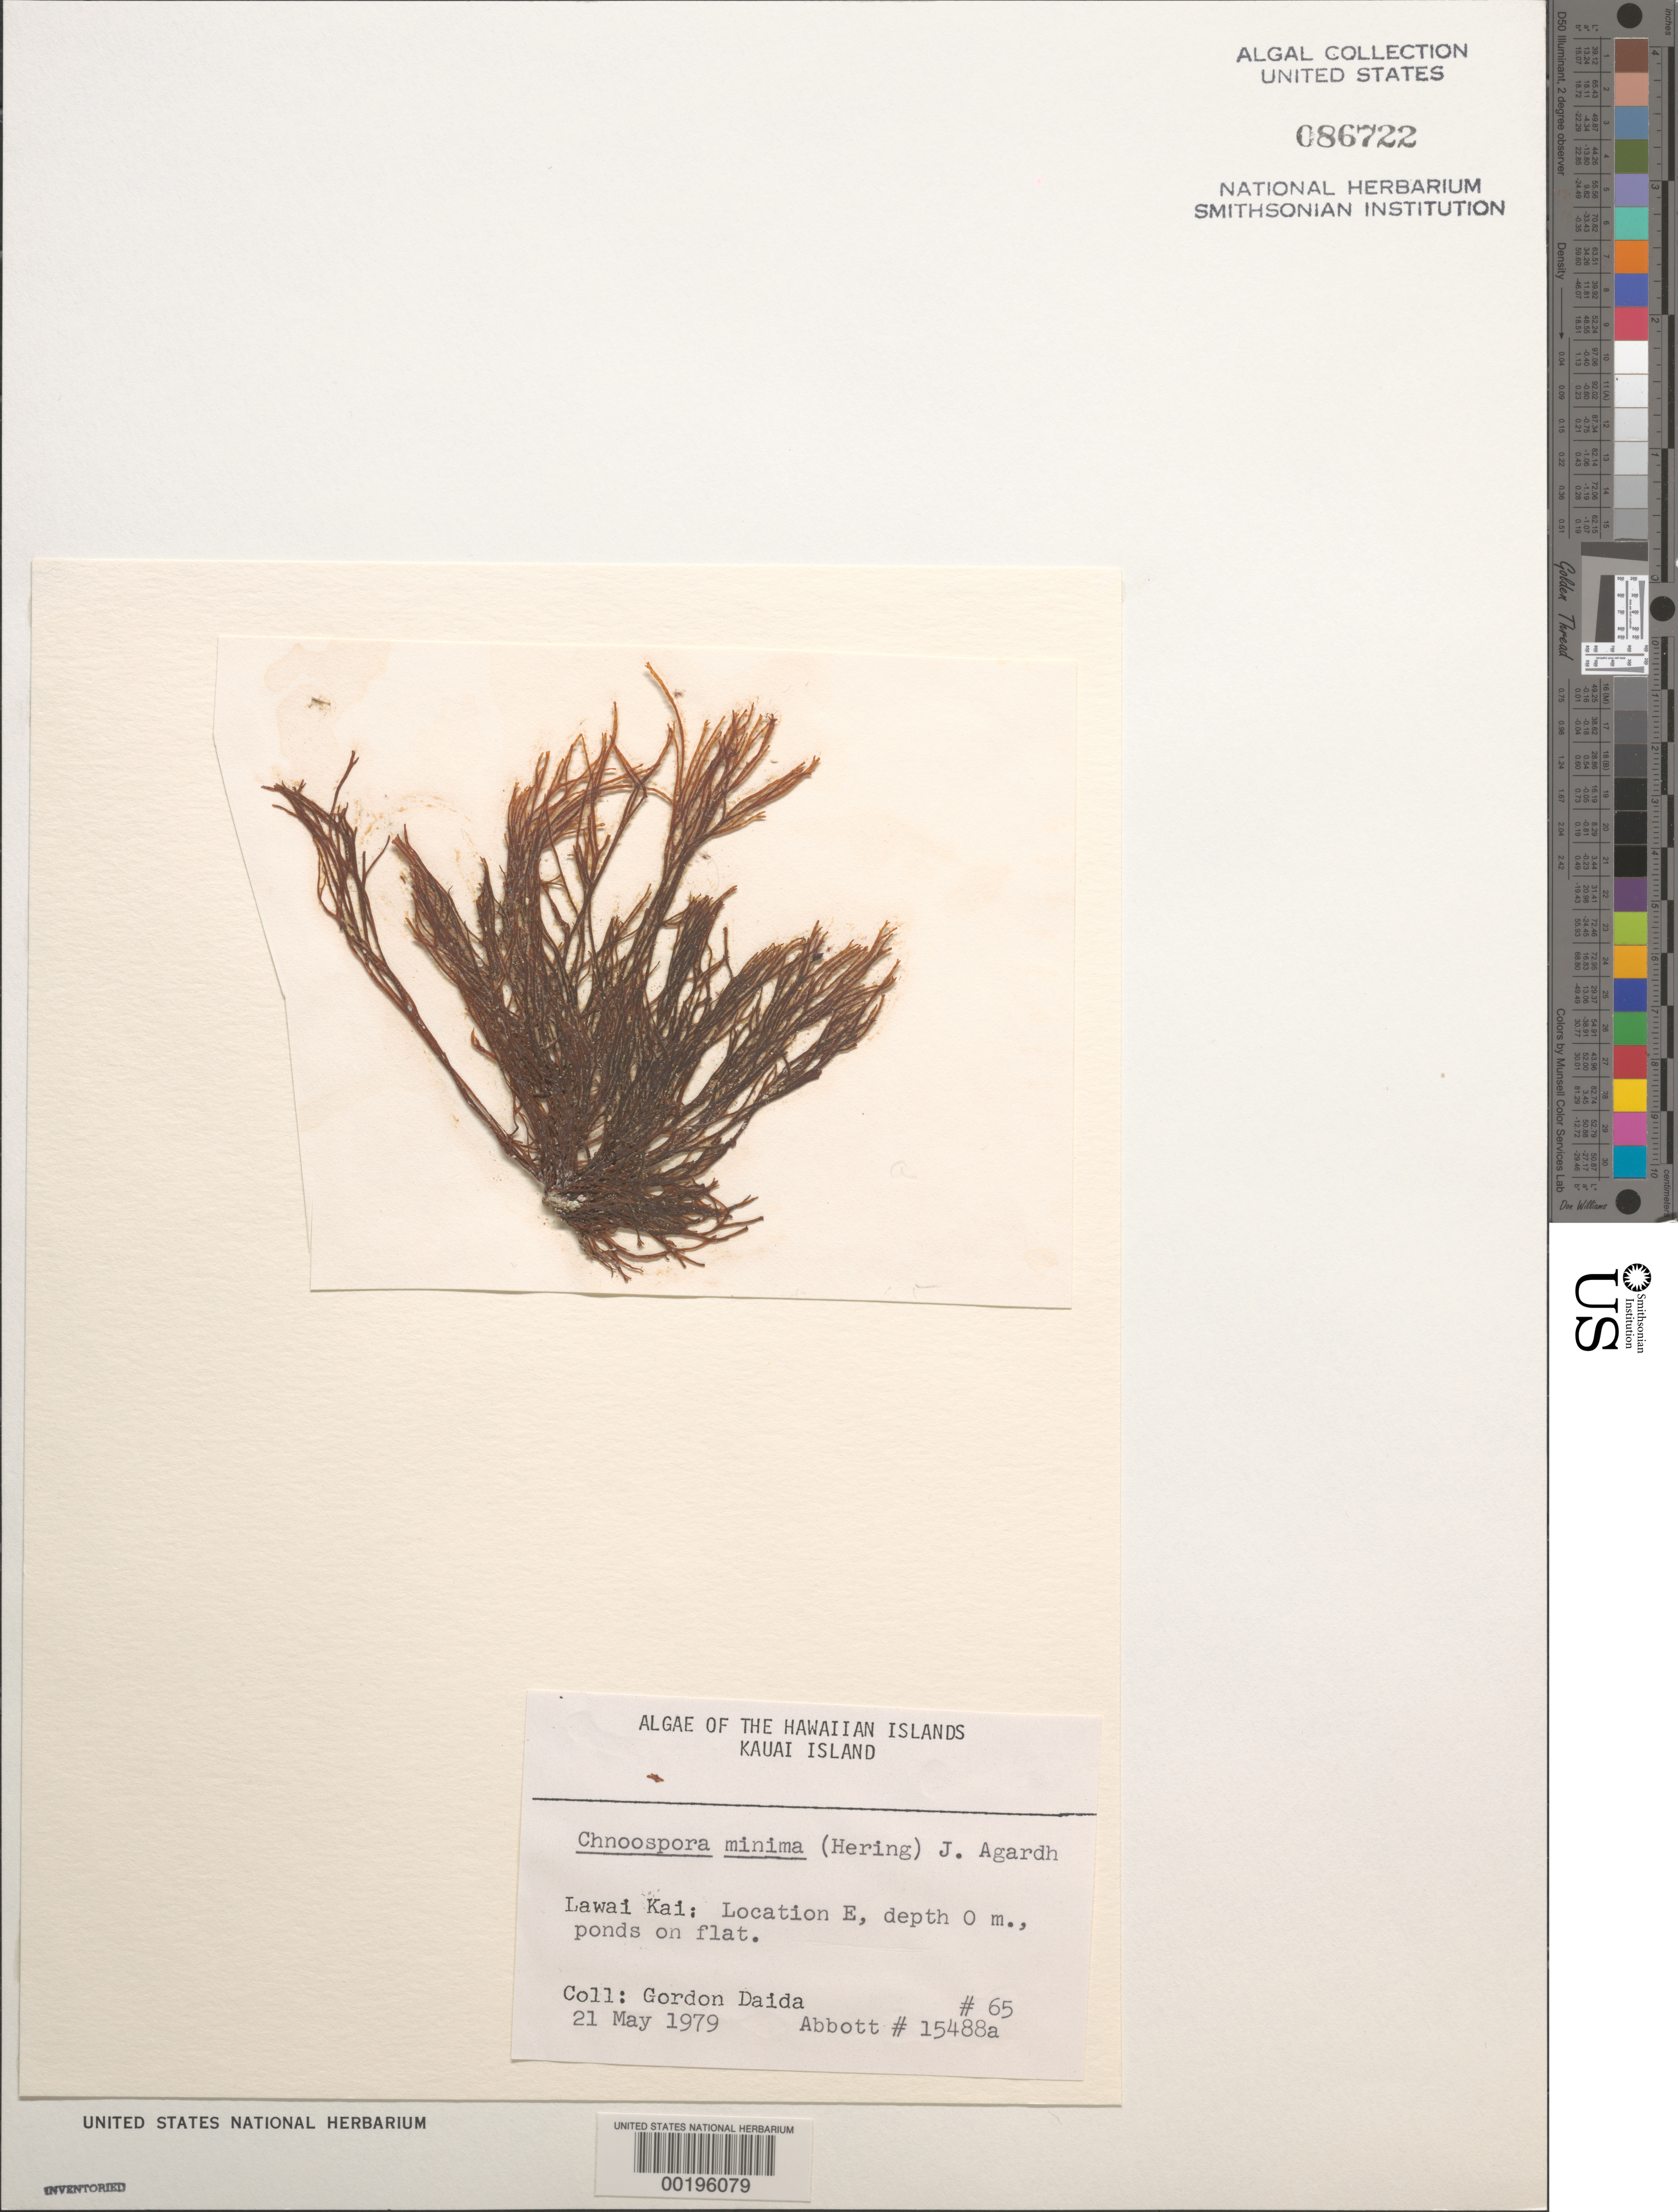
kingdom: Chromista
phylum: Ochrophyta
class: Phaeophyceae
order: Scytosiphonales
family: Scytosiphonaceae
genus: Chnoospora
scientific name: Chnoospora minima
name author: (Hering) Papenf.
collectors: G. Daida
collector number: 65 & IAA 15488A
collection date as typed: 21 May 1979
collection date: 1979-05-21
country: United States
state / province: Hawaii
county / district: Kauai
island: Kaua'i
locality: Lawai Kai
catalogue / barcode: US 86722